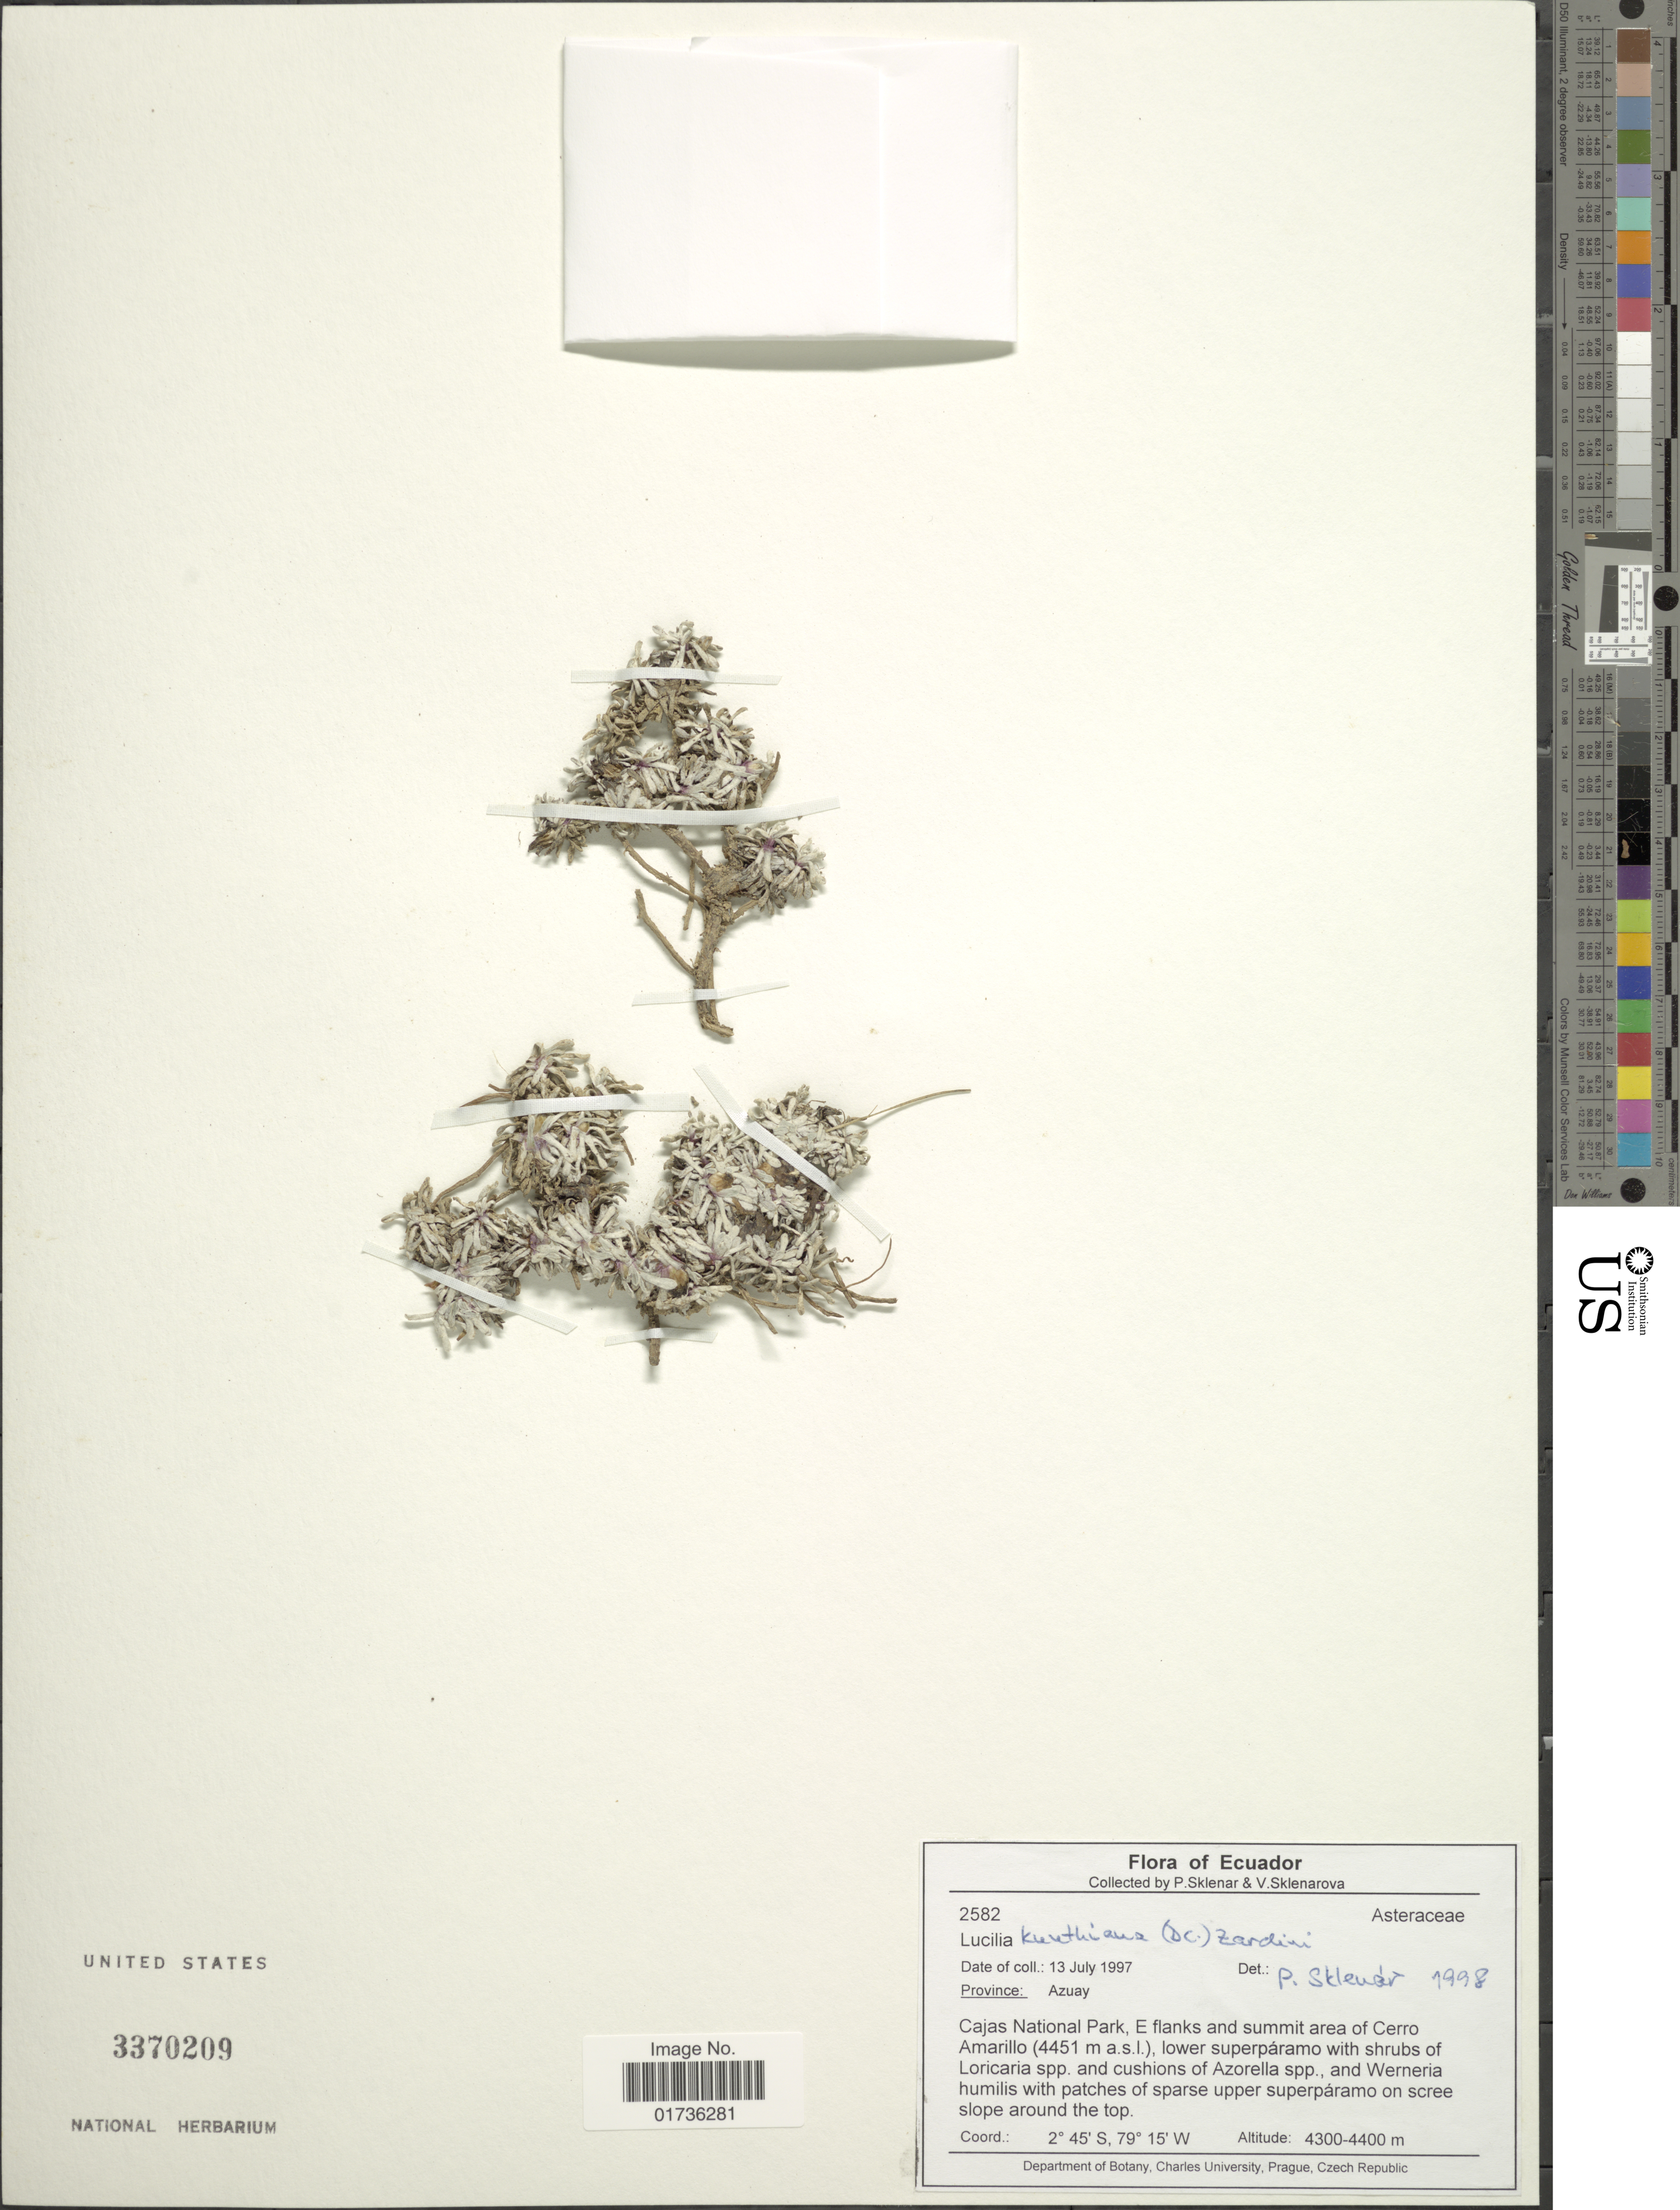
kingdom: Plantae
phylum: Tracheophyta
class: Magnoliopsida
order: Asterales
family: Asteraceae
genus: Lucilia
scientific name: Lucilia kunthiana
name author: (DC.) Zardini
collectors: P. Sklenár & V. Sklenárová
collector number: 2582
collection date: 1997-07-13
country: Ecuador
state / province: Azuay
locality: Cajas National Park, E flanks and summit area of Cerro Amarillo (4451 m.a.s.l), lower superpáramo with shrubs of Loricaria spp. and cushions of Azorella spp., and Werneria humilis with oatches of sparse upper superpáramo on scree slope around the top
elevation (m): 4300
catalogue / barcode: US 3370209